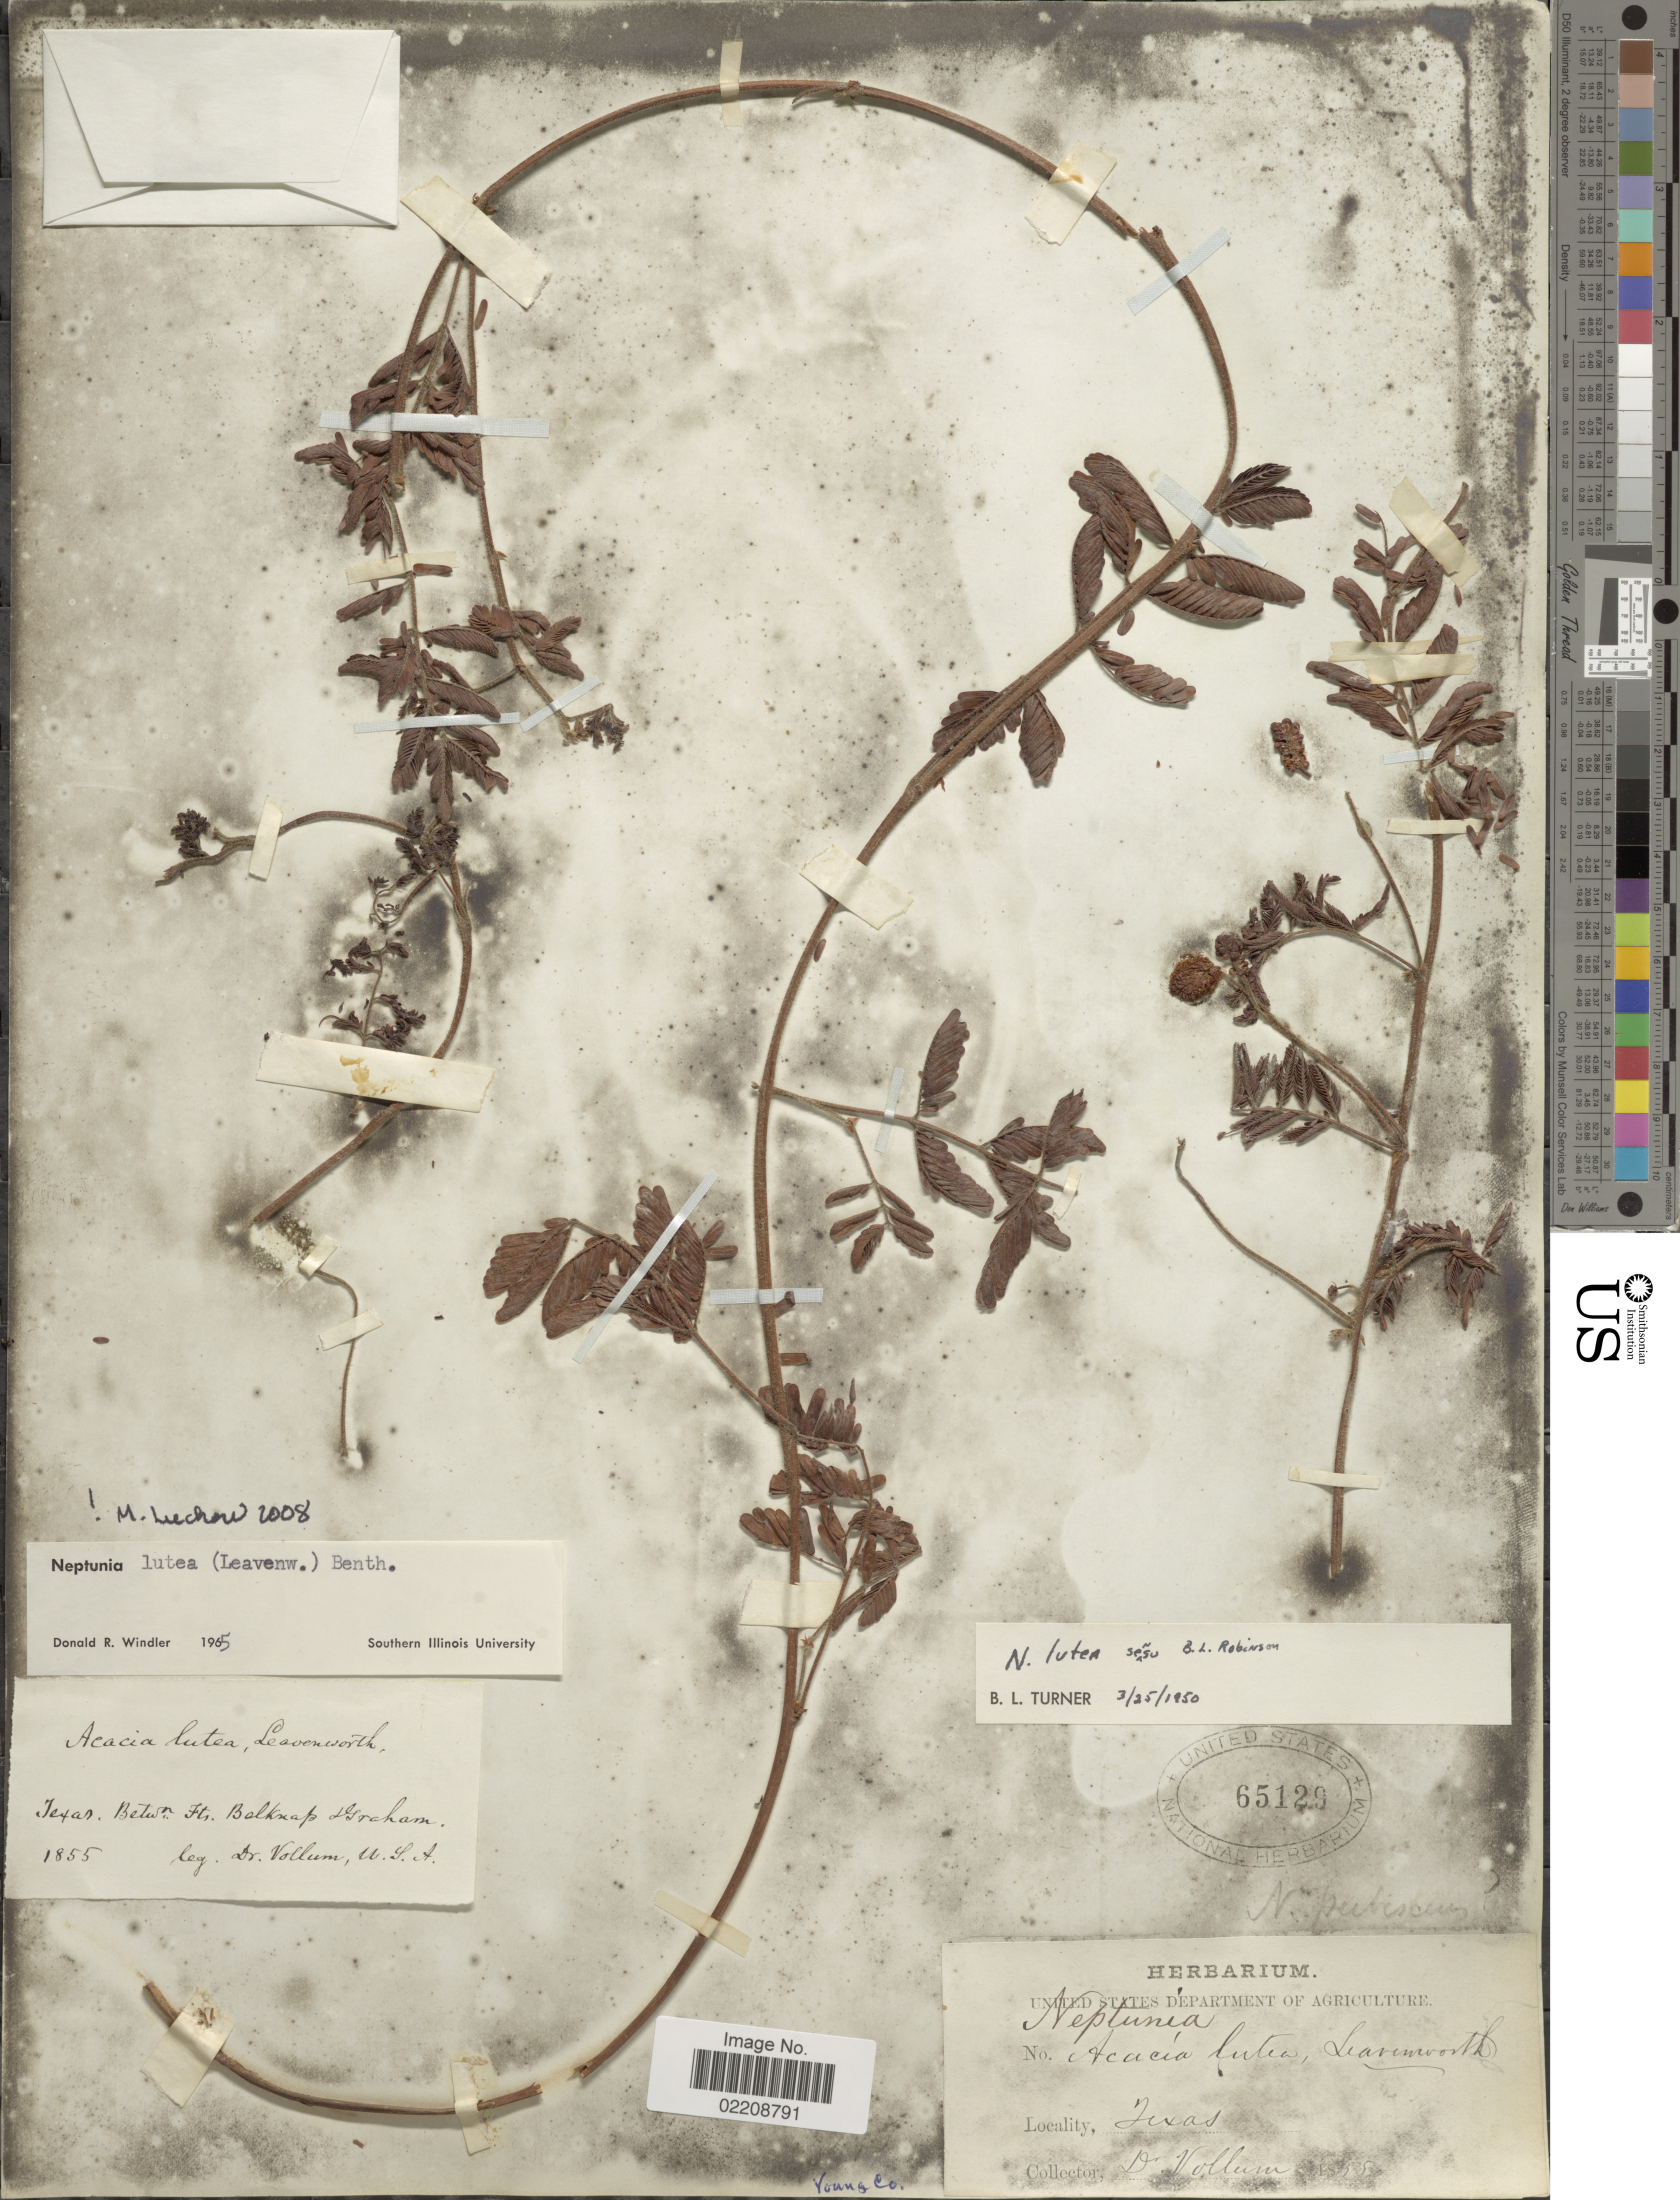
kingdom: Plantae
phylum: Tracheophyta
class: Magnoliopsida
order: Fabales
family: Fabaceae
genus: Neptunia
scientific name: Neptunia lutea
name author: (Leavenw.) Benth.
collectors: -. Vollum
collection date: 1855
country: United States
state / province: Texas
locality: Young Co., betwn. Fts. Belknap + Graham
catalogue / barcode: US 65129